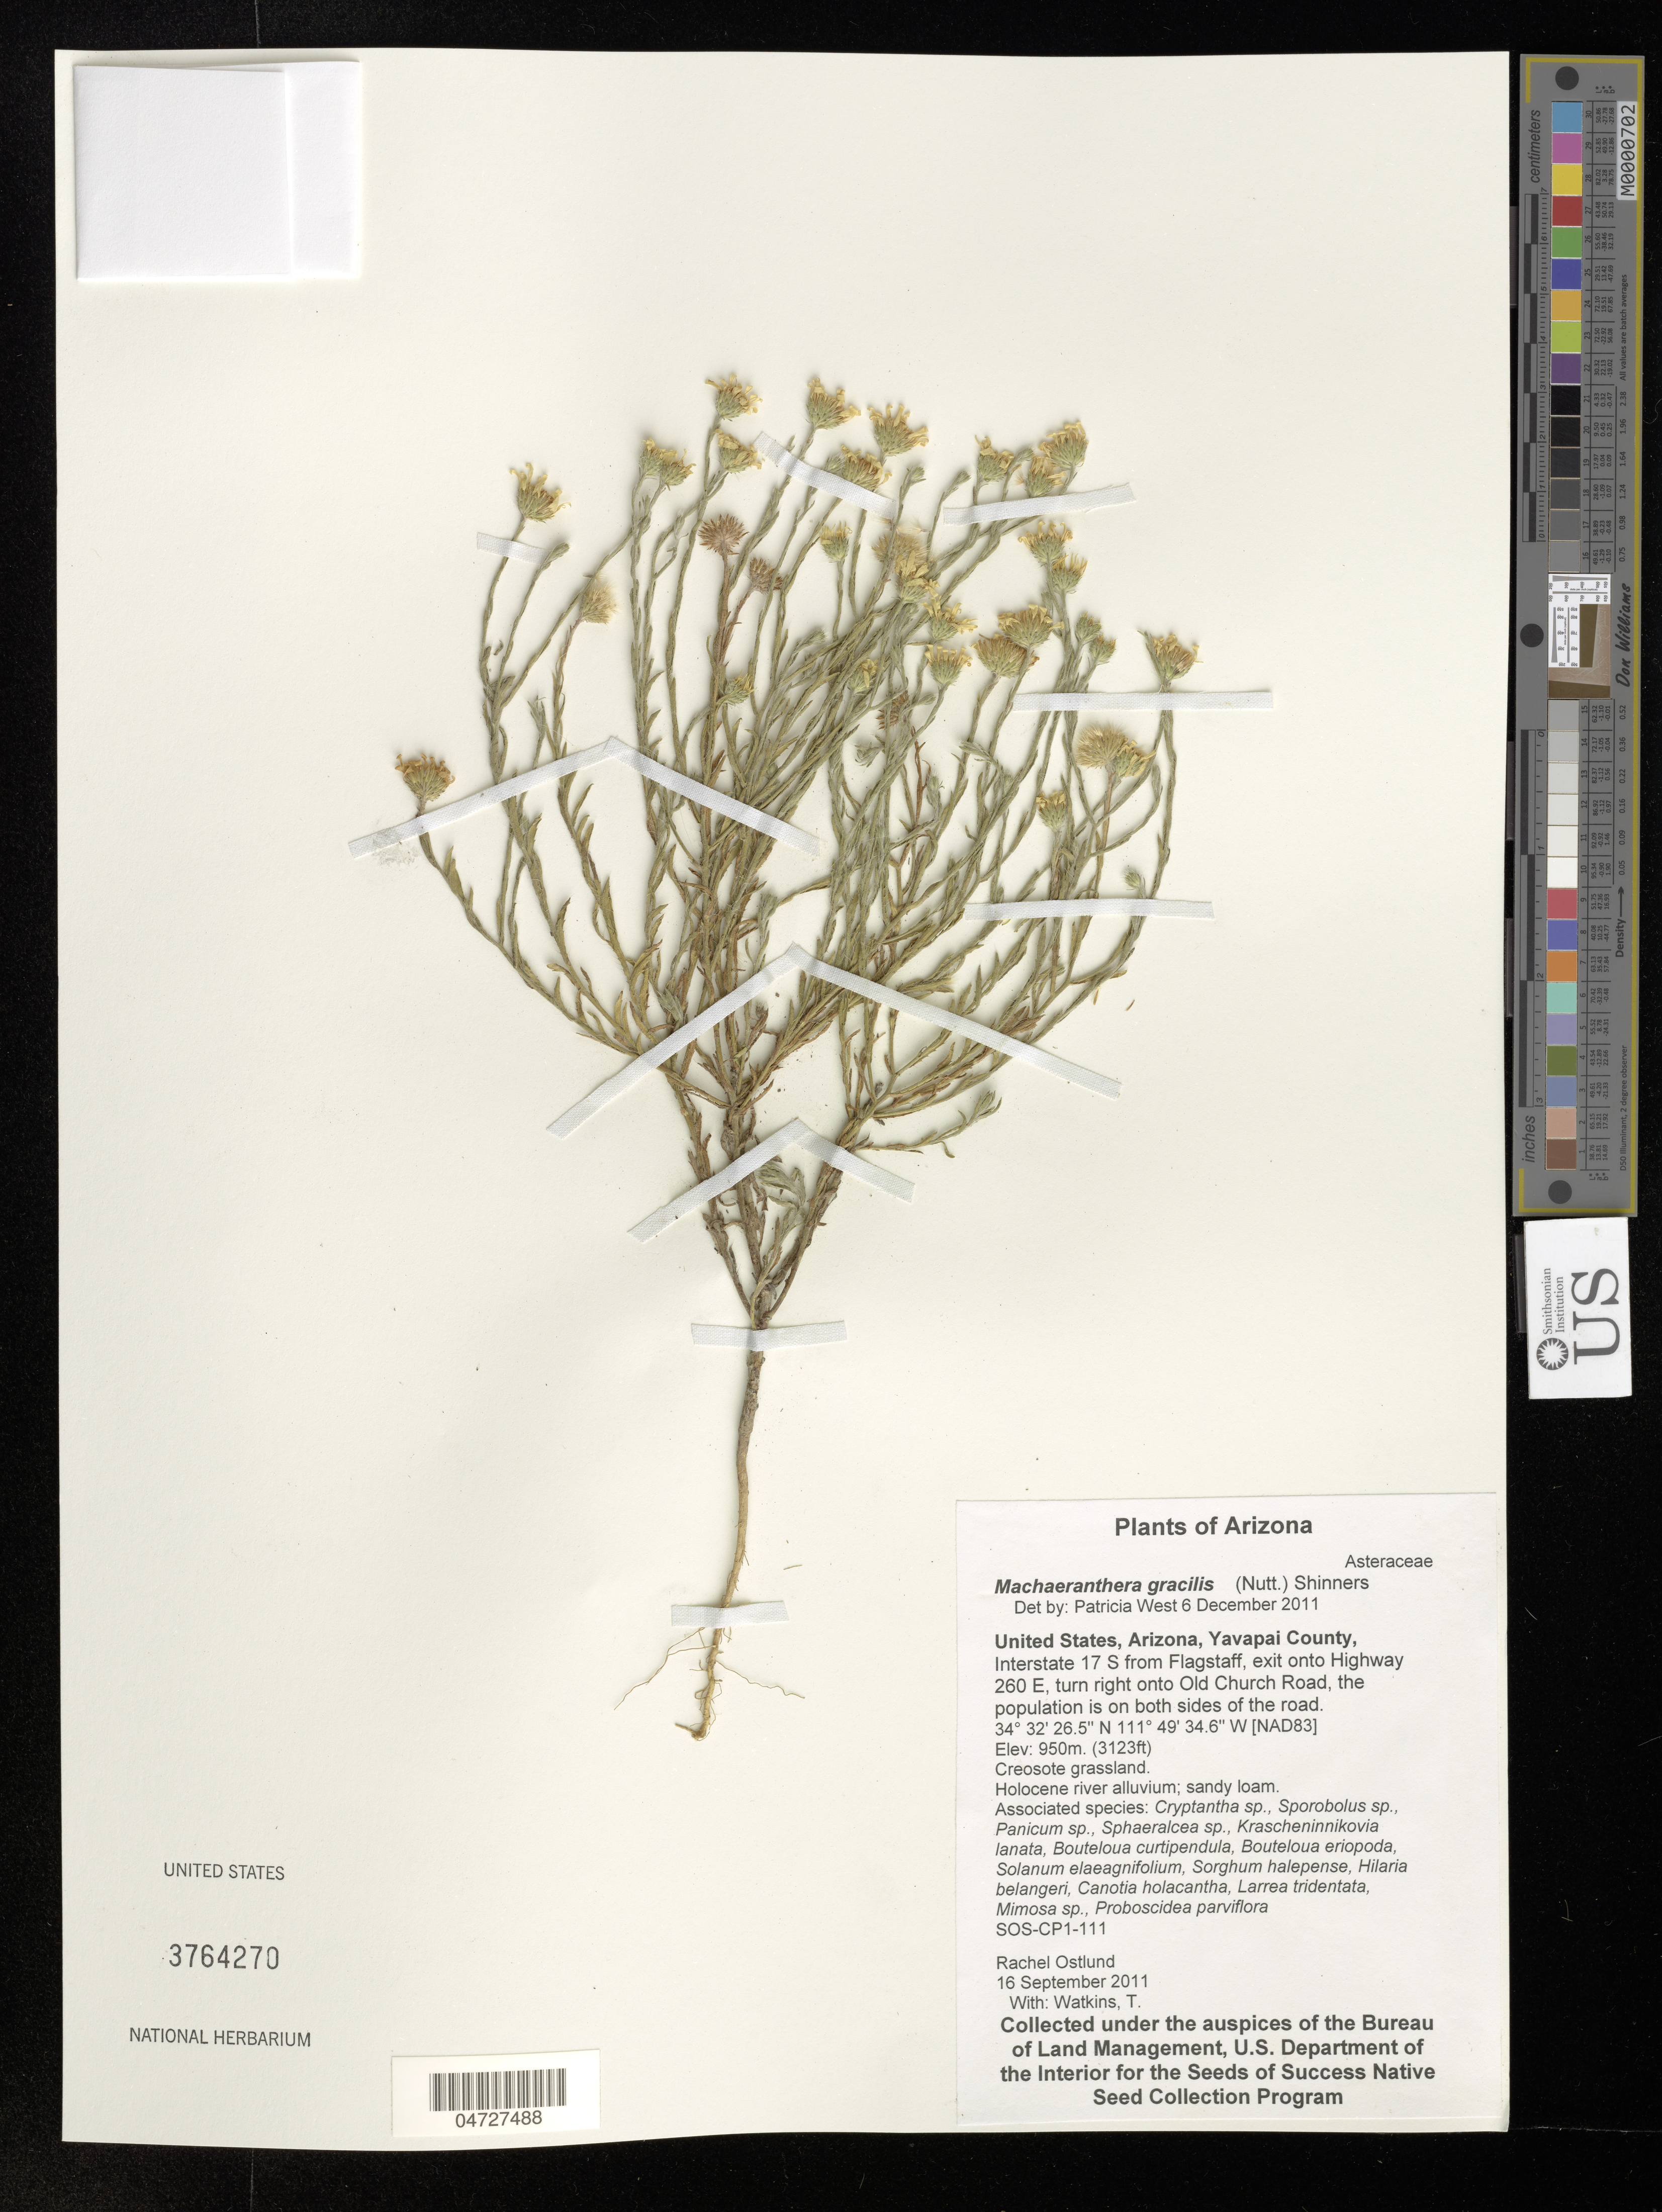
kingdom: Plantae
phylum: Tracheophyta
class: Magnoliopsida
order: Asterales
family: Asteraceae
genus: Machaeranthera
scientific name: Machaeranthera gracilis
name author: (Nutt.) Shinners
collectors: R. Ostlund & T. Watkins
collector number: SOS-CP1-111?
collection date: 2011-09-16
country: United States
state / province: Arizona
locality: Yavapai County, Interstate 17 S from Flagstaff, exit onto Highway 260 E, turn right onto Old Church Road, the population is on both sides of the road.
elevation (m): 950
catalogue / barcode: US 3764270